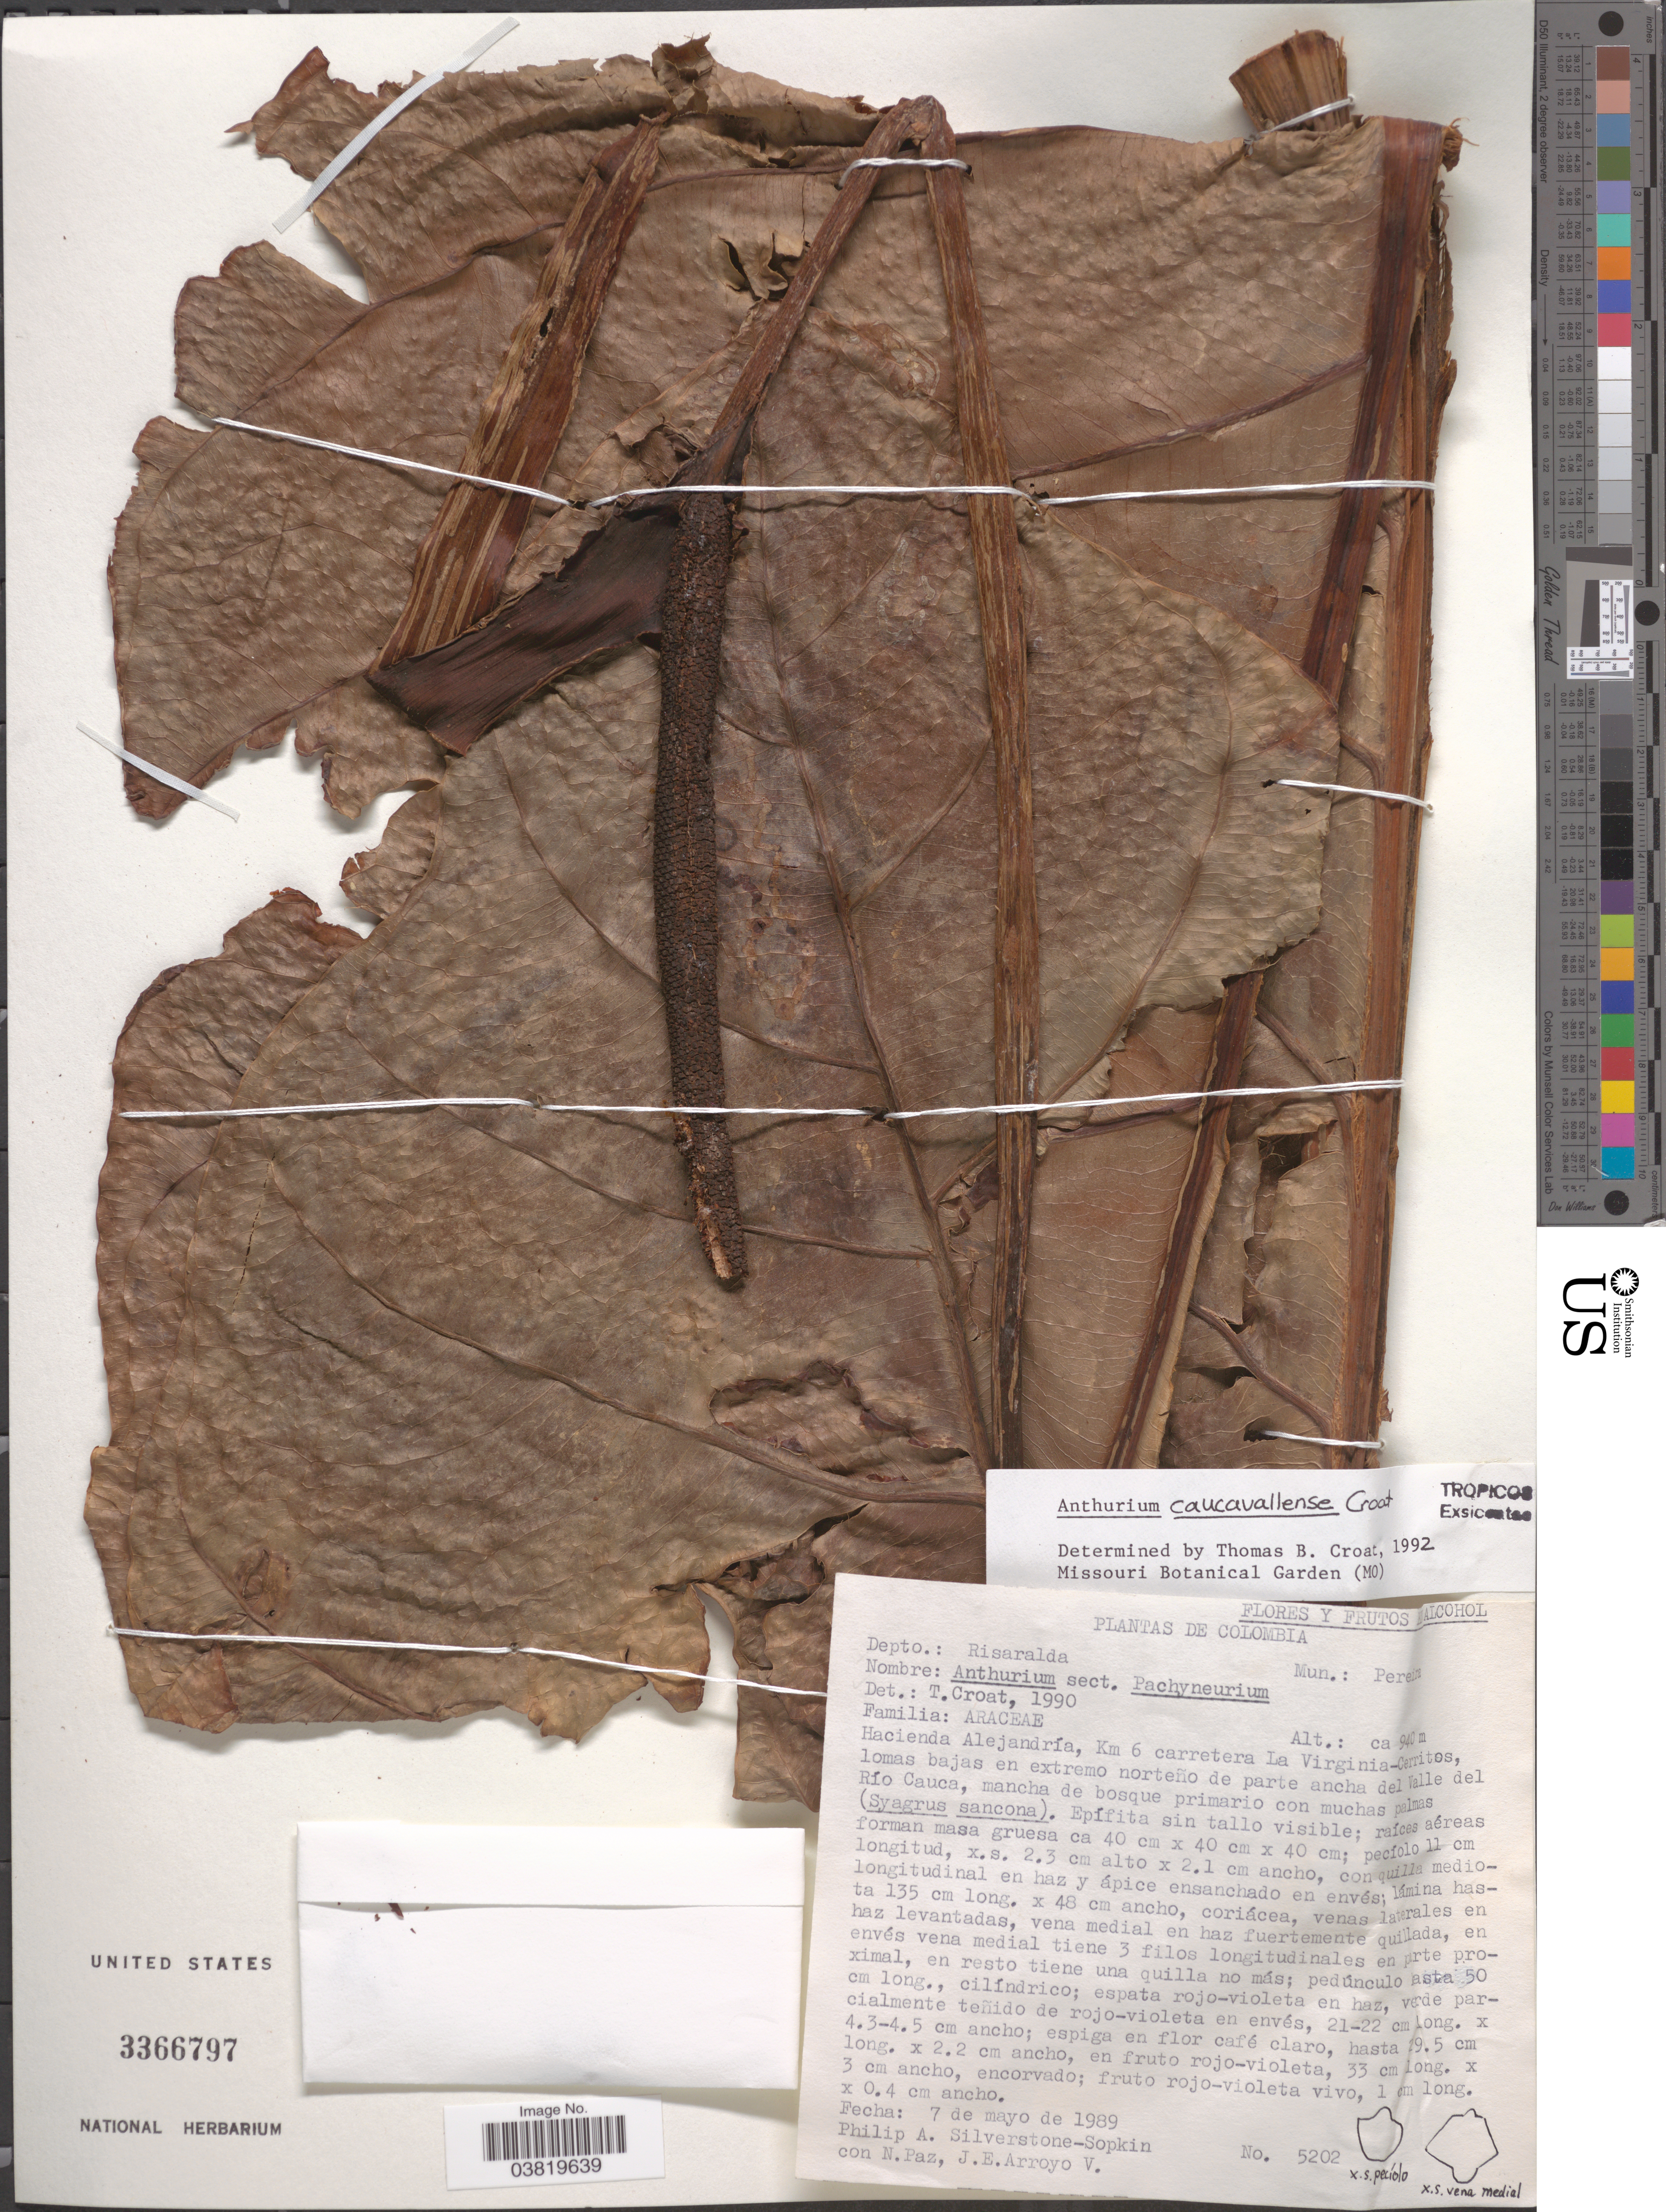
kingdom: Plantae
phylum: Tracheophyta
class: Liliopsida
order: Alismatales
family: Araceae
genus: Anthurium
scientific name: Anthurium caucavallense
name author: Croat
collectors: P. A. Silverstone-Sopkin, N. Paz & J. Arroyo V.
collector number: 5202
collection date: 1989-05-07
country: Colombia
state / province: Risaralda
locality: Depto.: Risaralda. Mun.: Pereira. Hacienda Alejandría, Km 6 carretera La Virginia-Cerritos, lomas bajas en extremo norteño de parte ancha del Valle del Río Cauca.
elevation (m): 940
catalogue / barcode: US 3366797